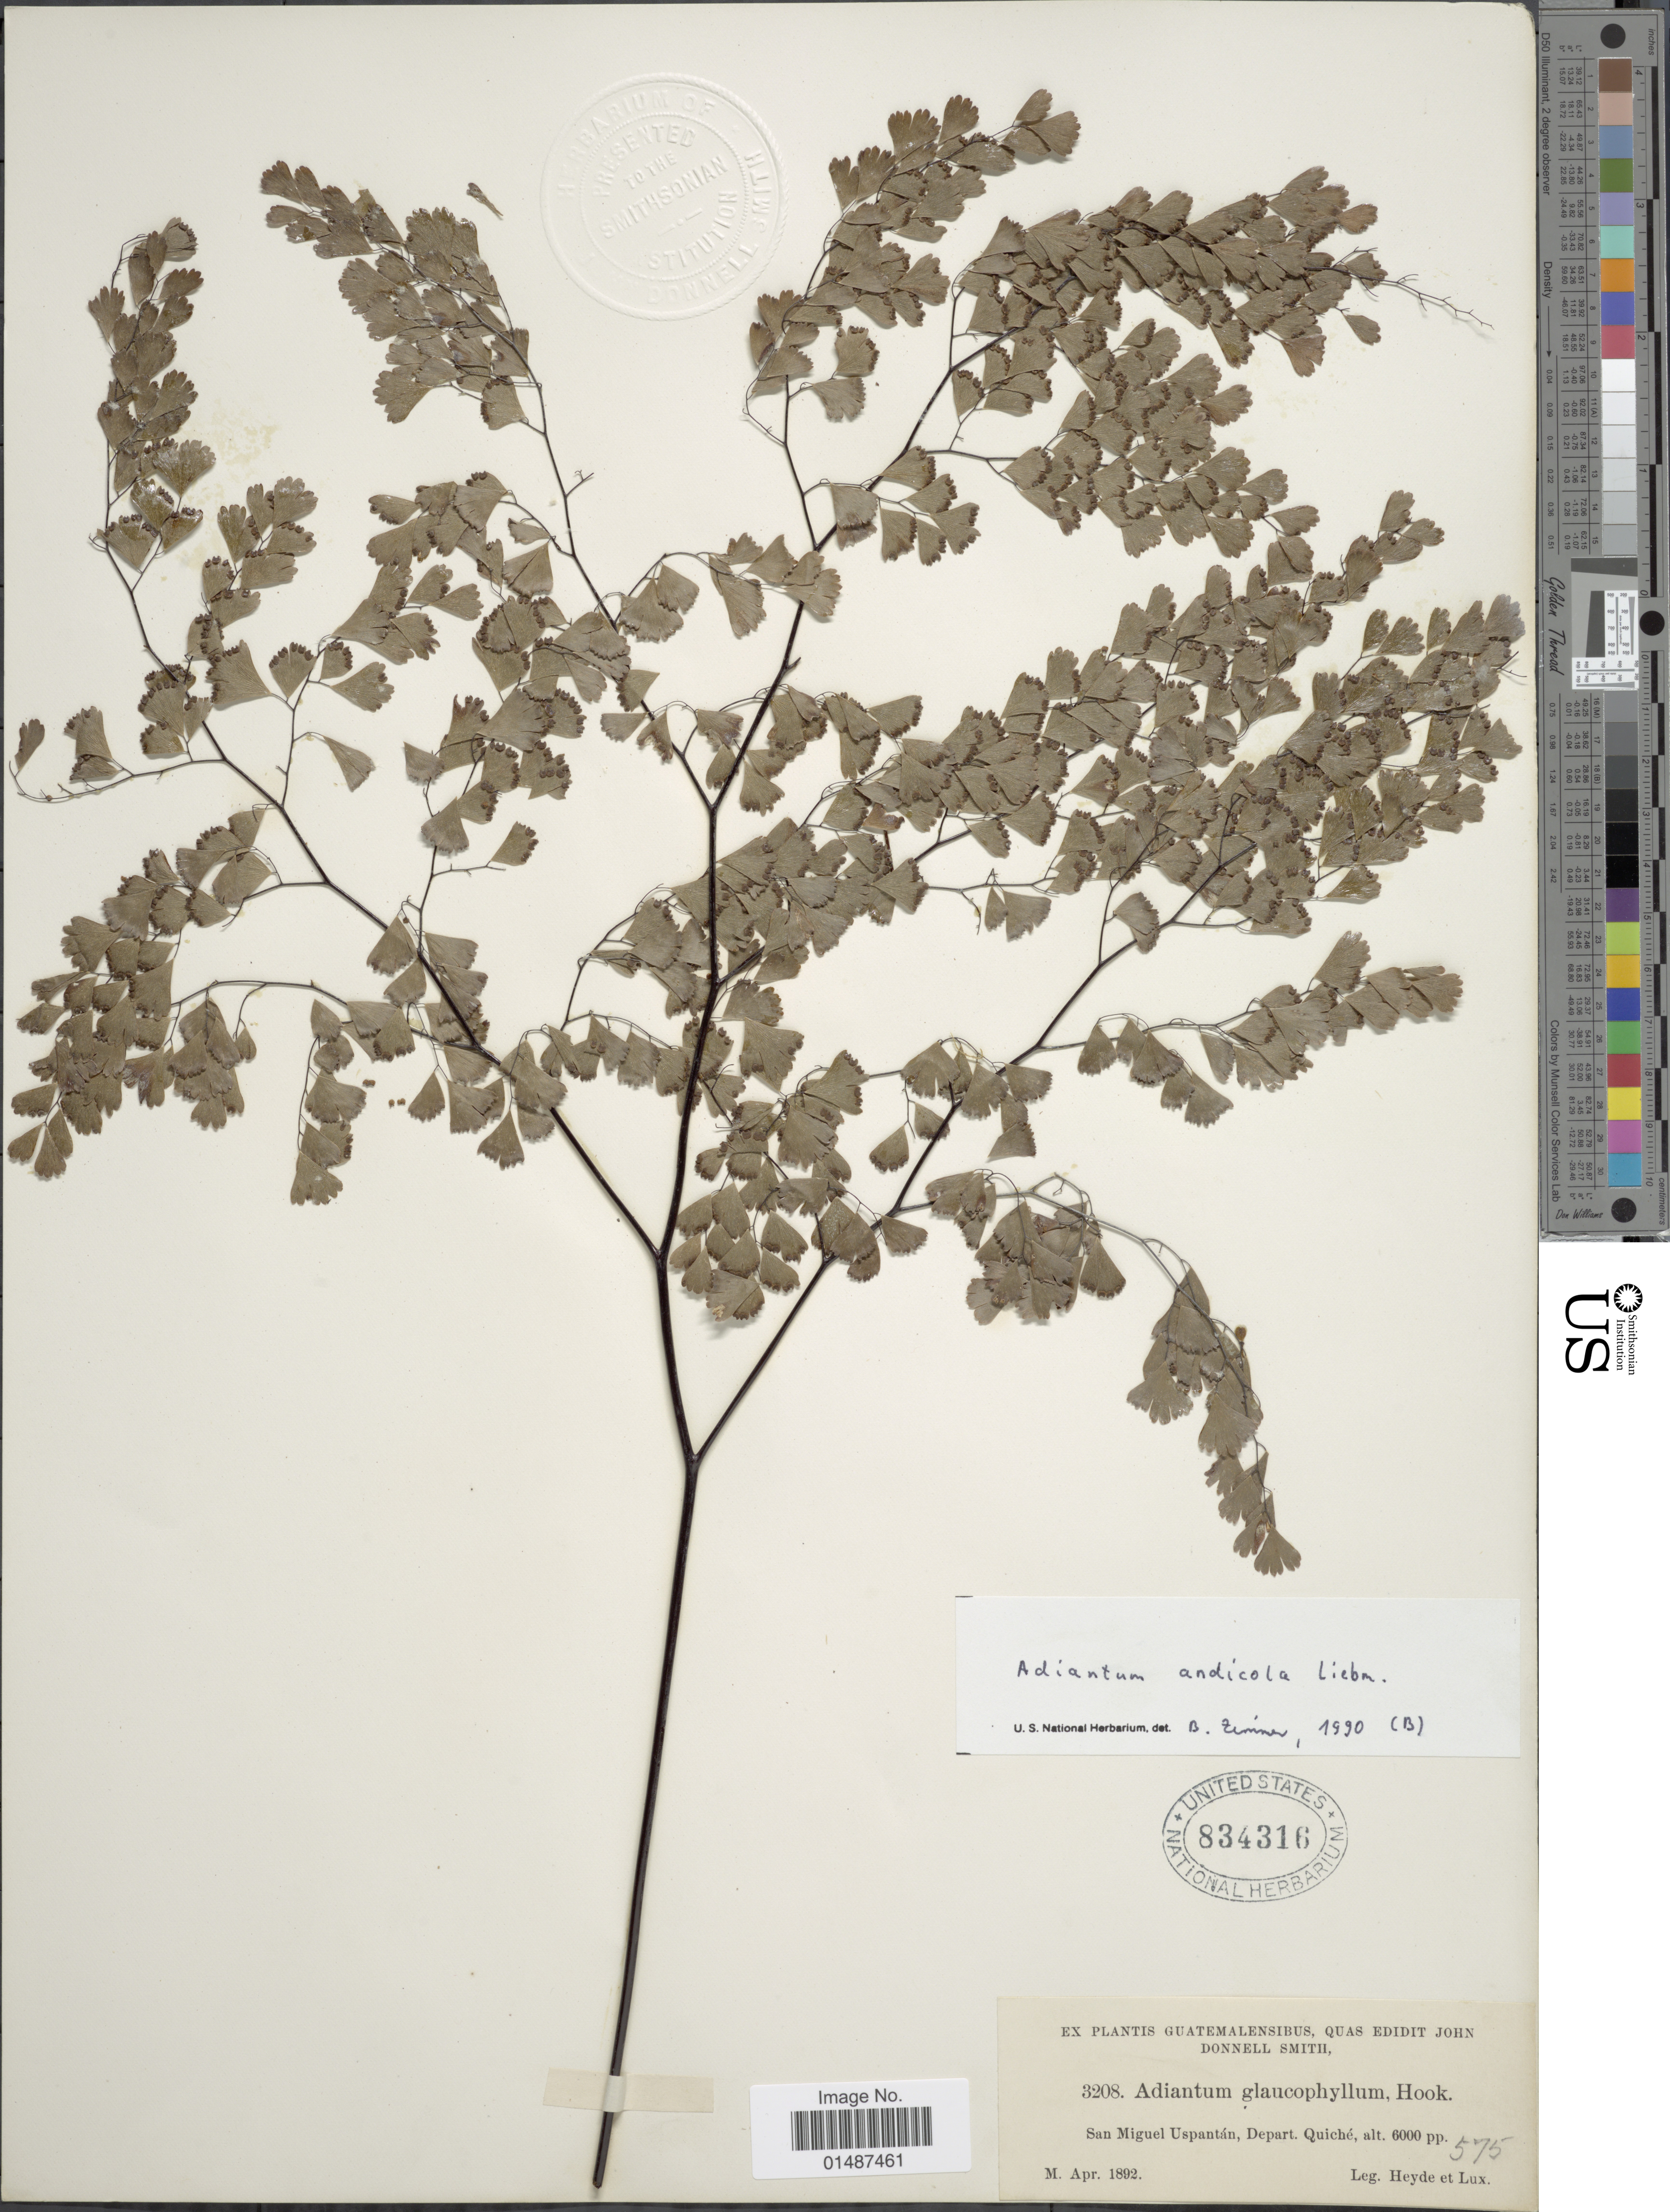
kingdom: Plantae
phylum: Tracheophyta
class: Polypodiopsida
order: Polypodiales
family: Pteridaceae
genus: Adiantum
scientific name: Adiantum andicola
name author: Liebm.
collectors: Heyde & Lux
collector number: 575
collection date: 1892-04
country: Guatemala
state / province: El Quiché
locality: San Miguel Uspantán.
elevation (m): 1829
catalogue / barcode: US 834316